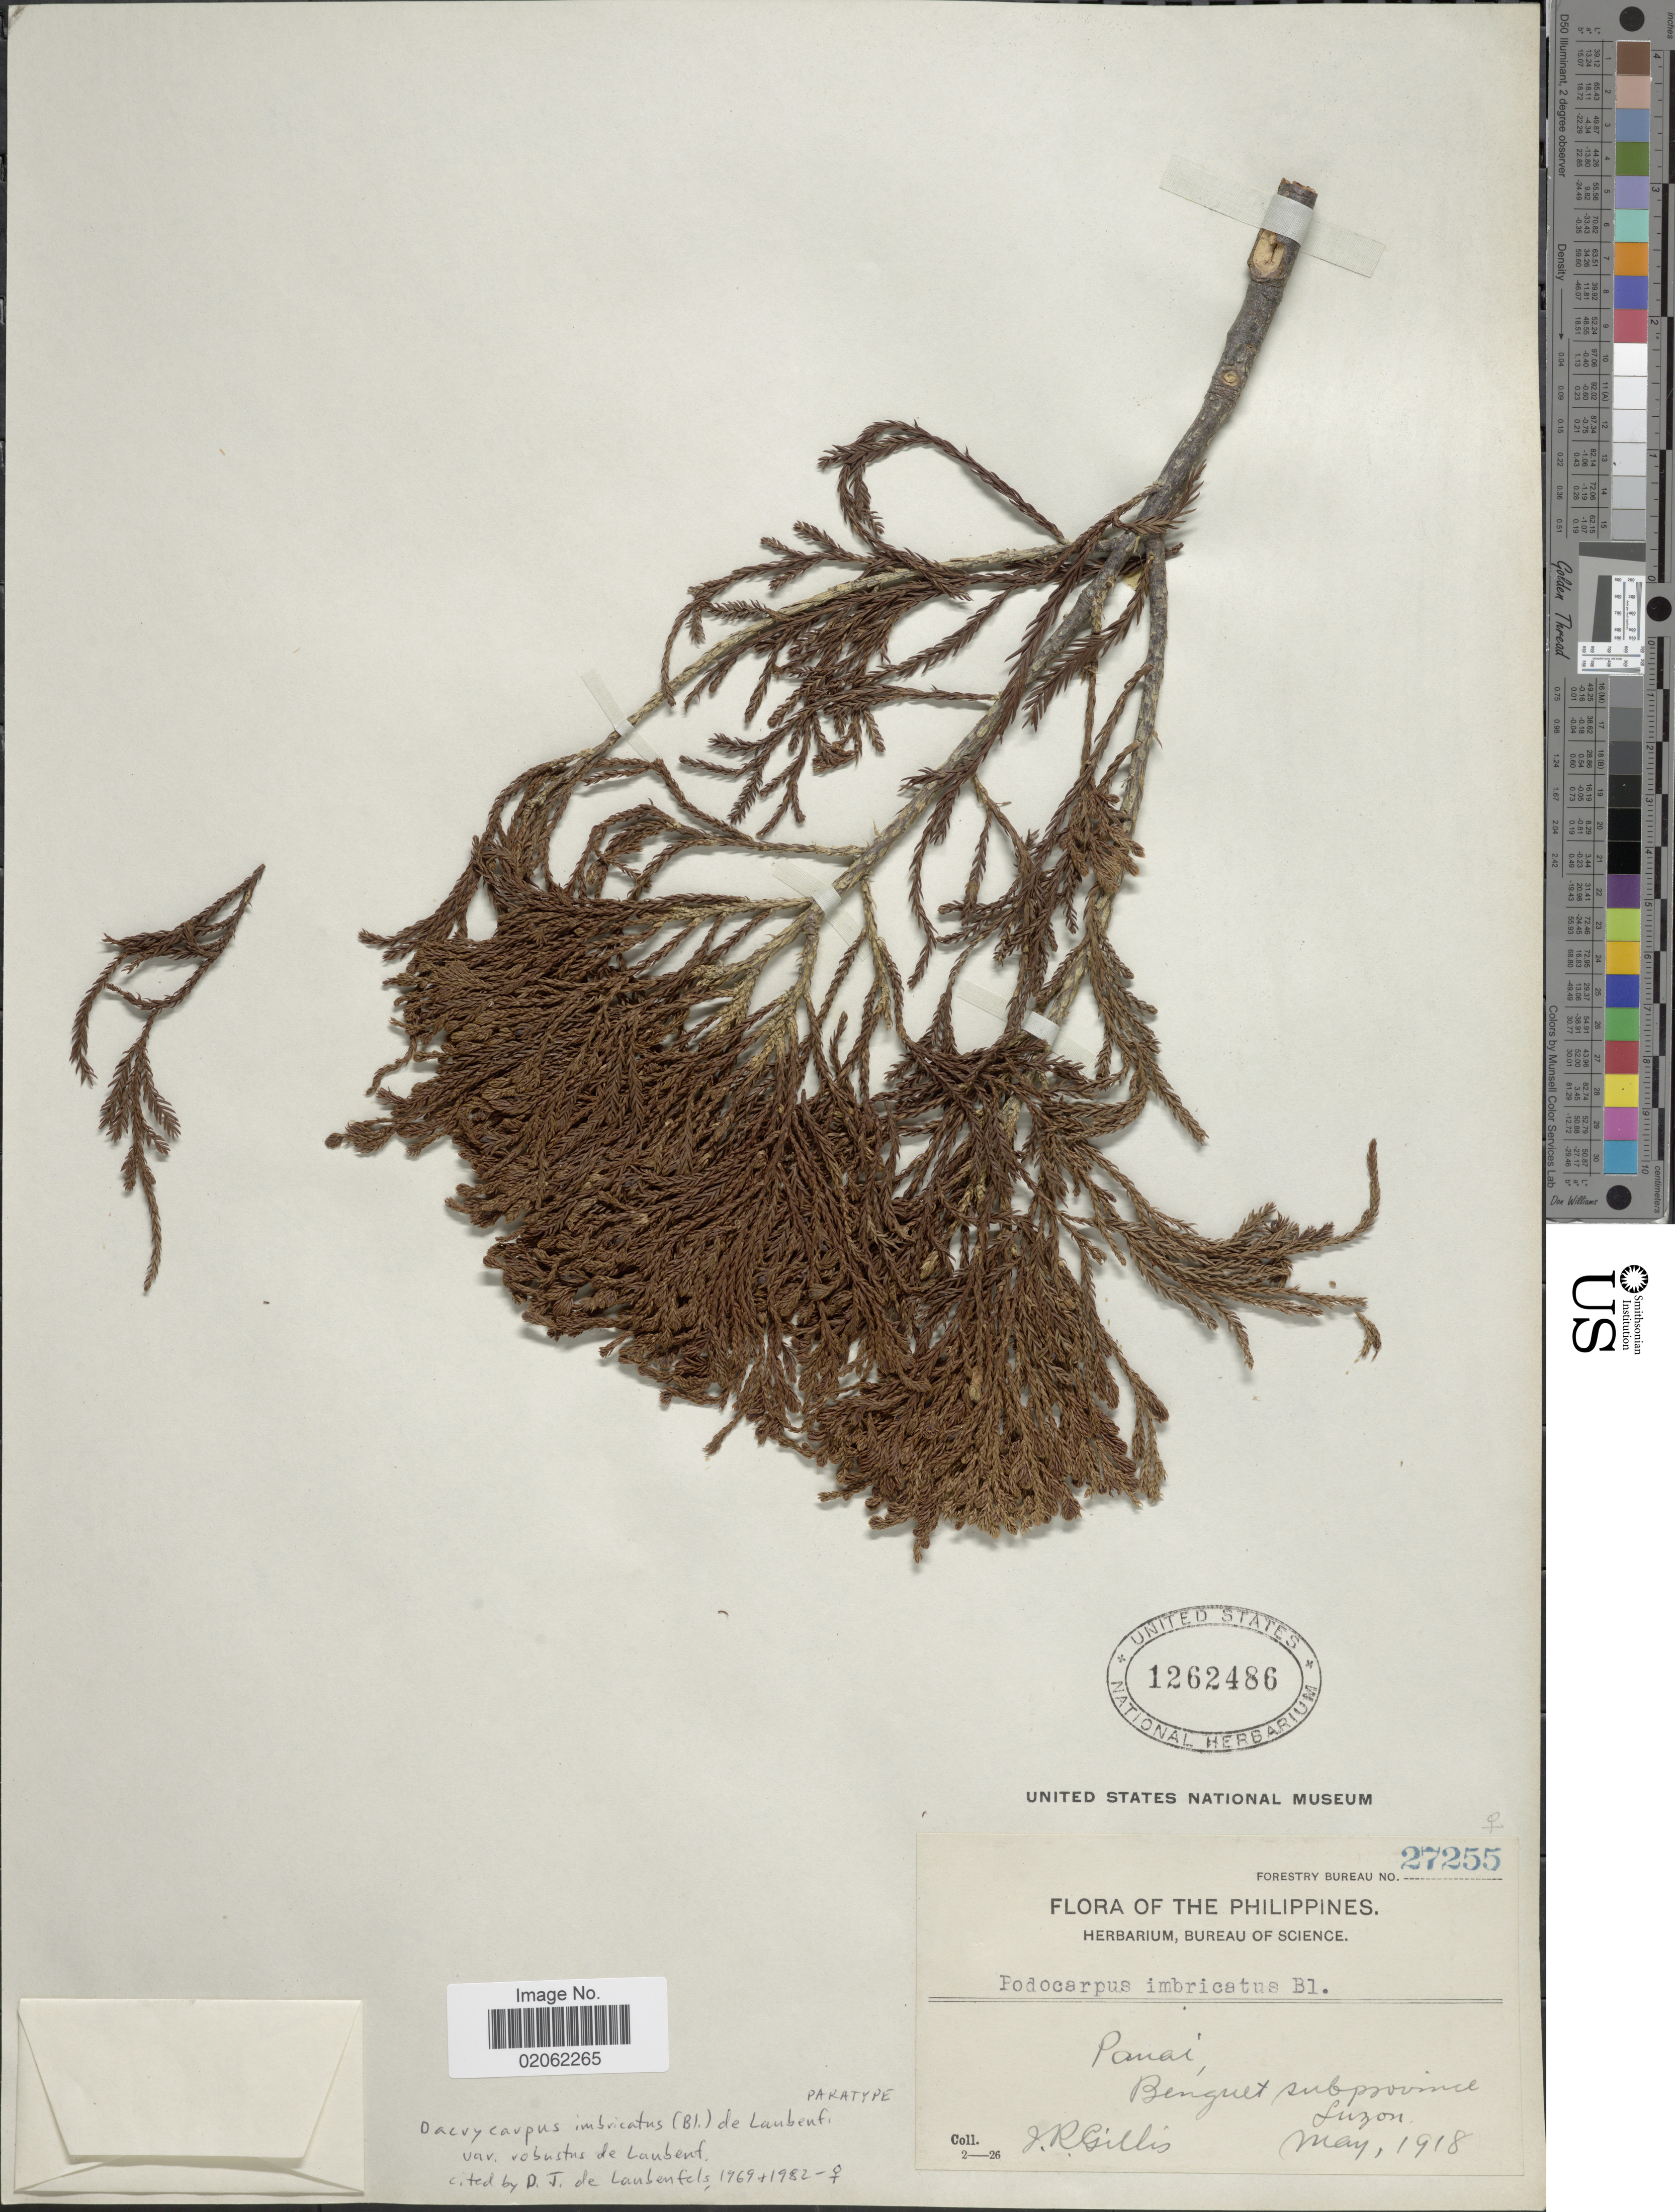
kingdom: Plantae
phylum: Tracheophyta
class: Pinopsida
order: Pinales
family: Podocarpaceae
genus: Dacrycarpus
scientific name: Dacrycarpus imbricatus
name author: (Blume) de Laub.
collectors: J. Gillies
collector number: Forestry Bureau 27255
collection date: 1918-05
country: Philippines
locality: Pauai, Benguet Subprovince Luzon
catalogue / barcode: US 1262486